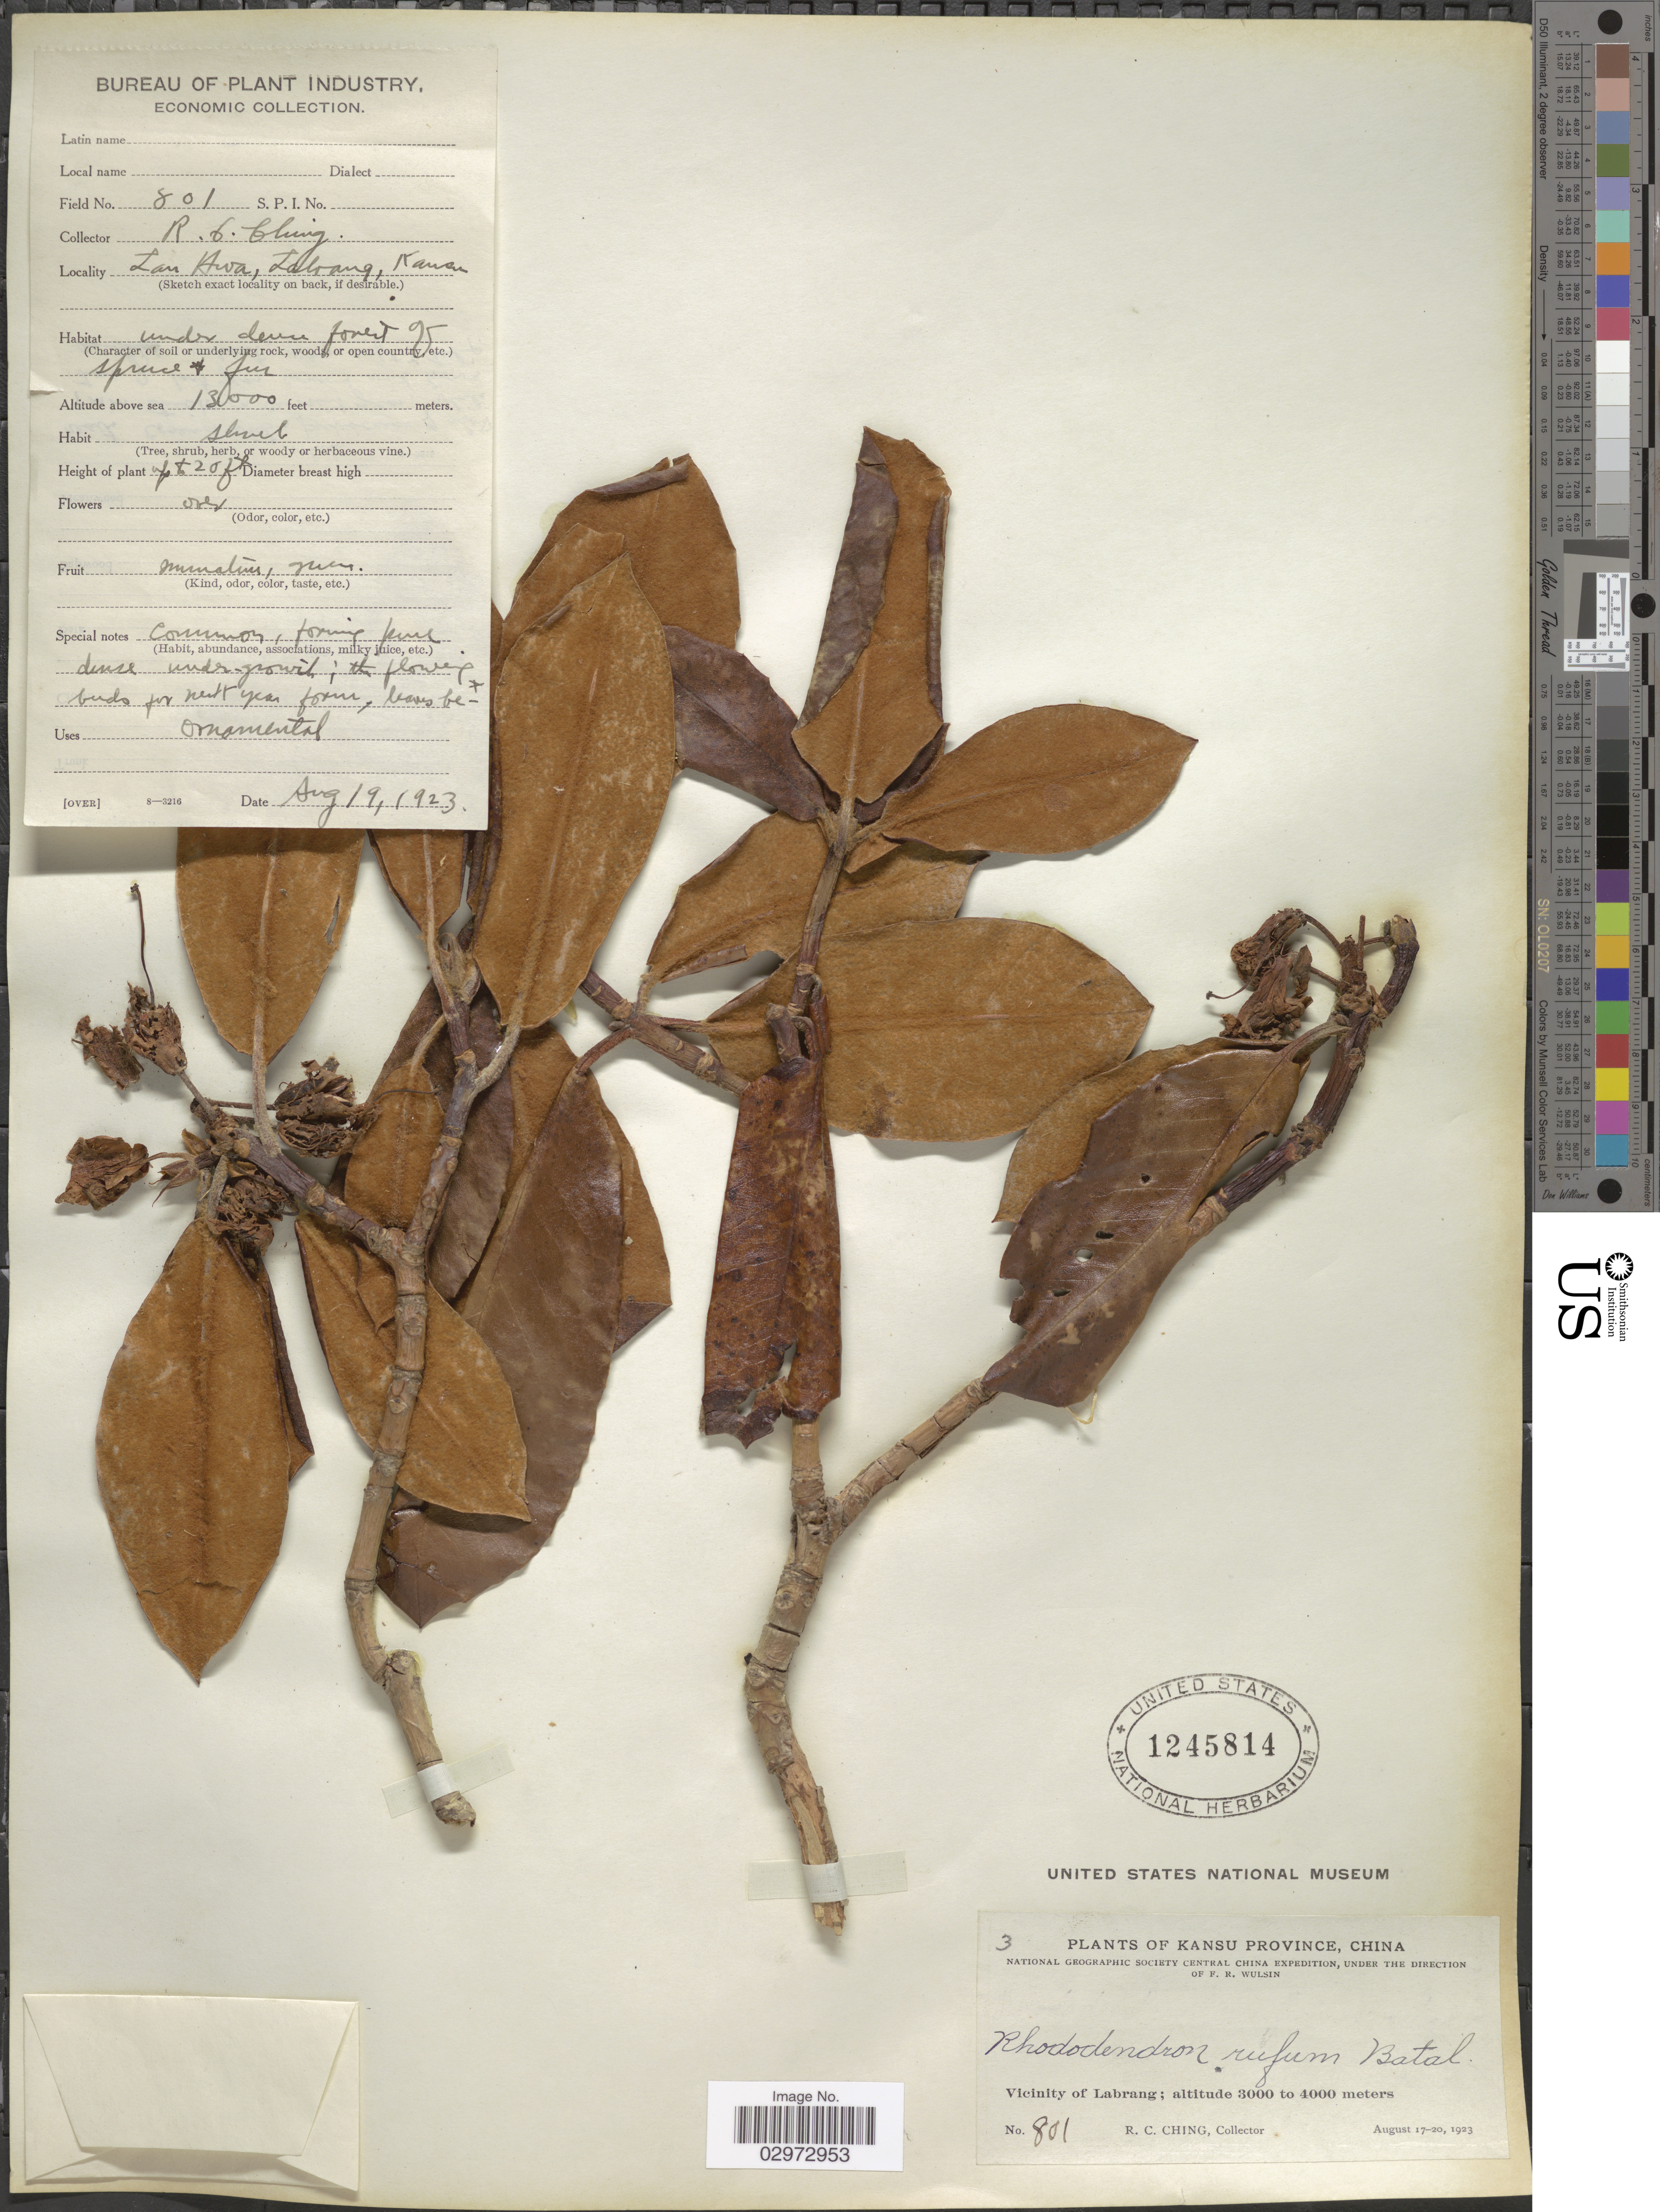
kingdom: Plantae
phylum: Tracheophyta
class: Magnoliopsida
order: Ericales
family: Ericaceae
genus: Rhododendron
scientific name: Rhododendron rufum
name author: Batalin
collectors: R. C. Ching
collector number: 801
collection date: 1923-08-19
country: China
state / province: Gansu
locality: Central China, Kansu Province, Vicinity of Labrang, Lan Awa, Labrang, Kawan.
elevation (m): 3962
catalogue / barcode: US 1245814